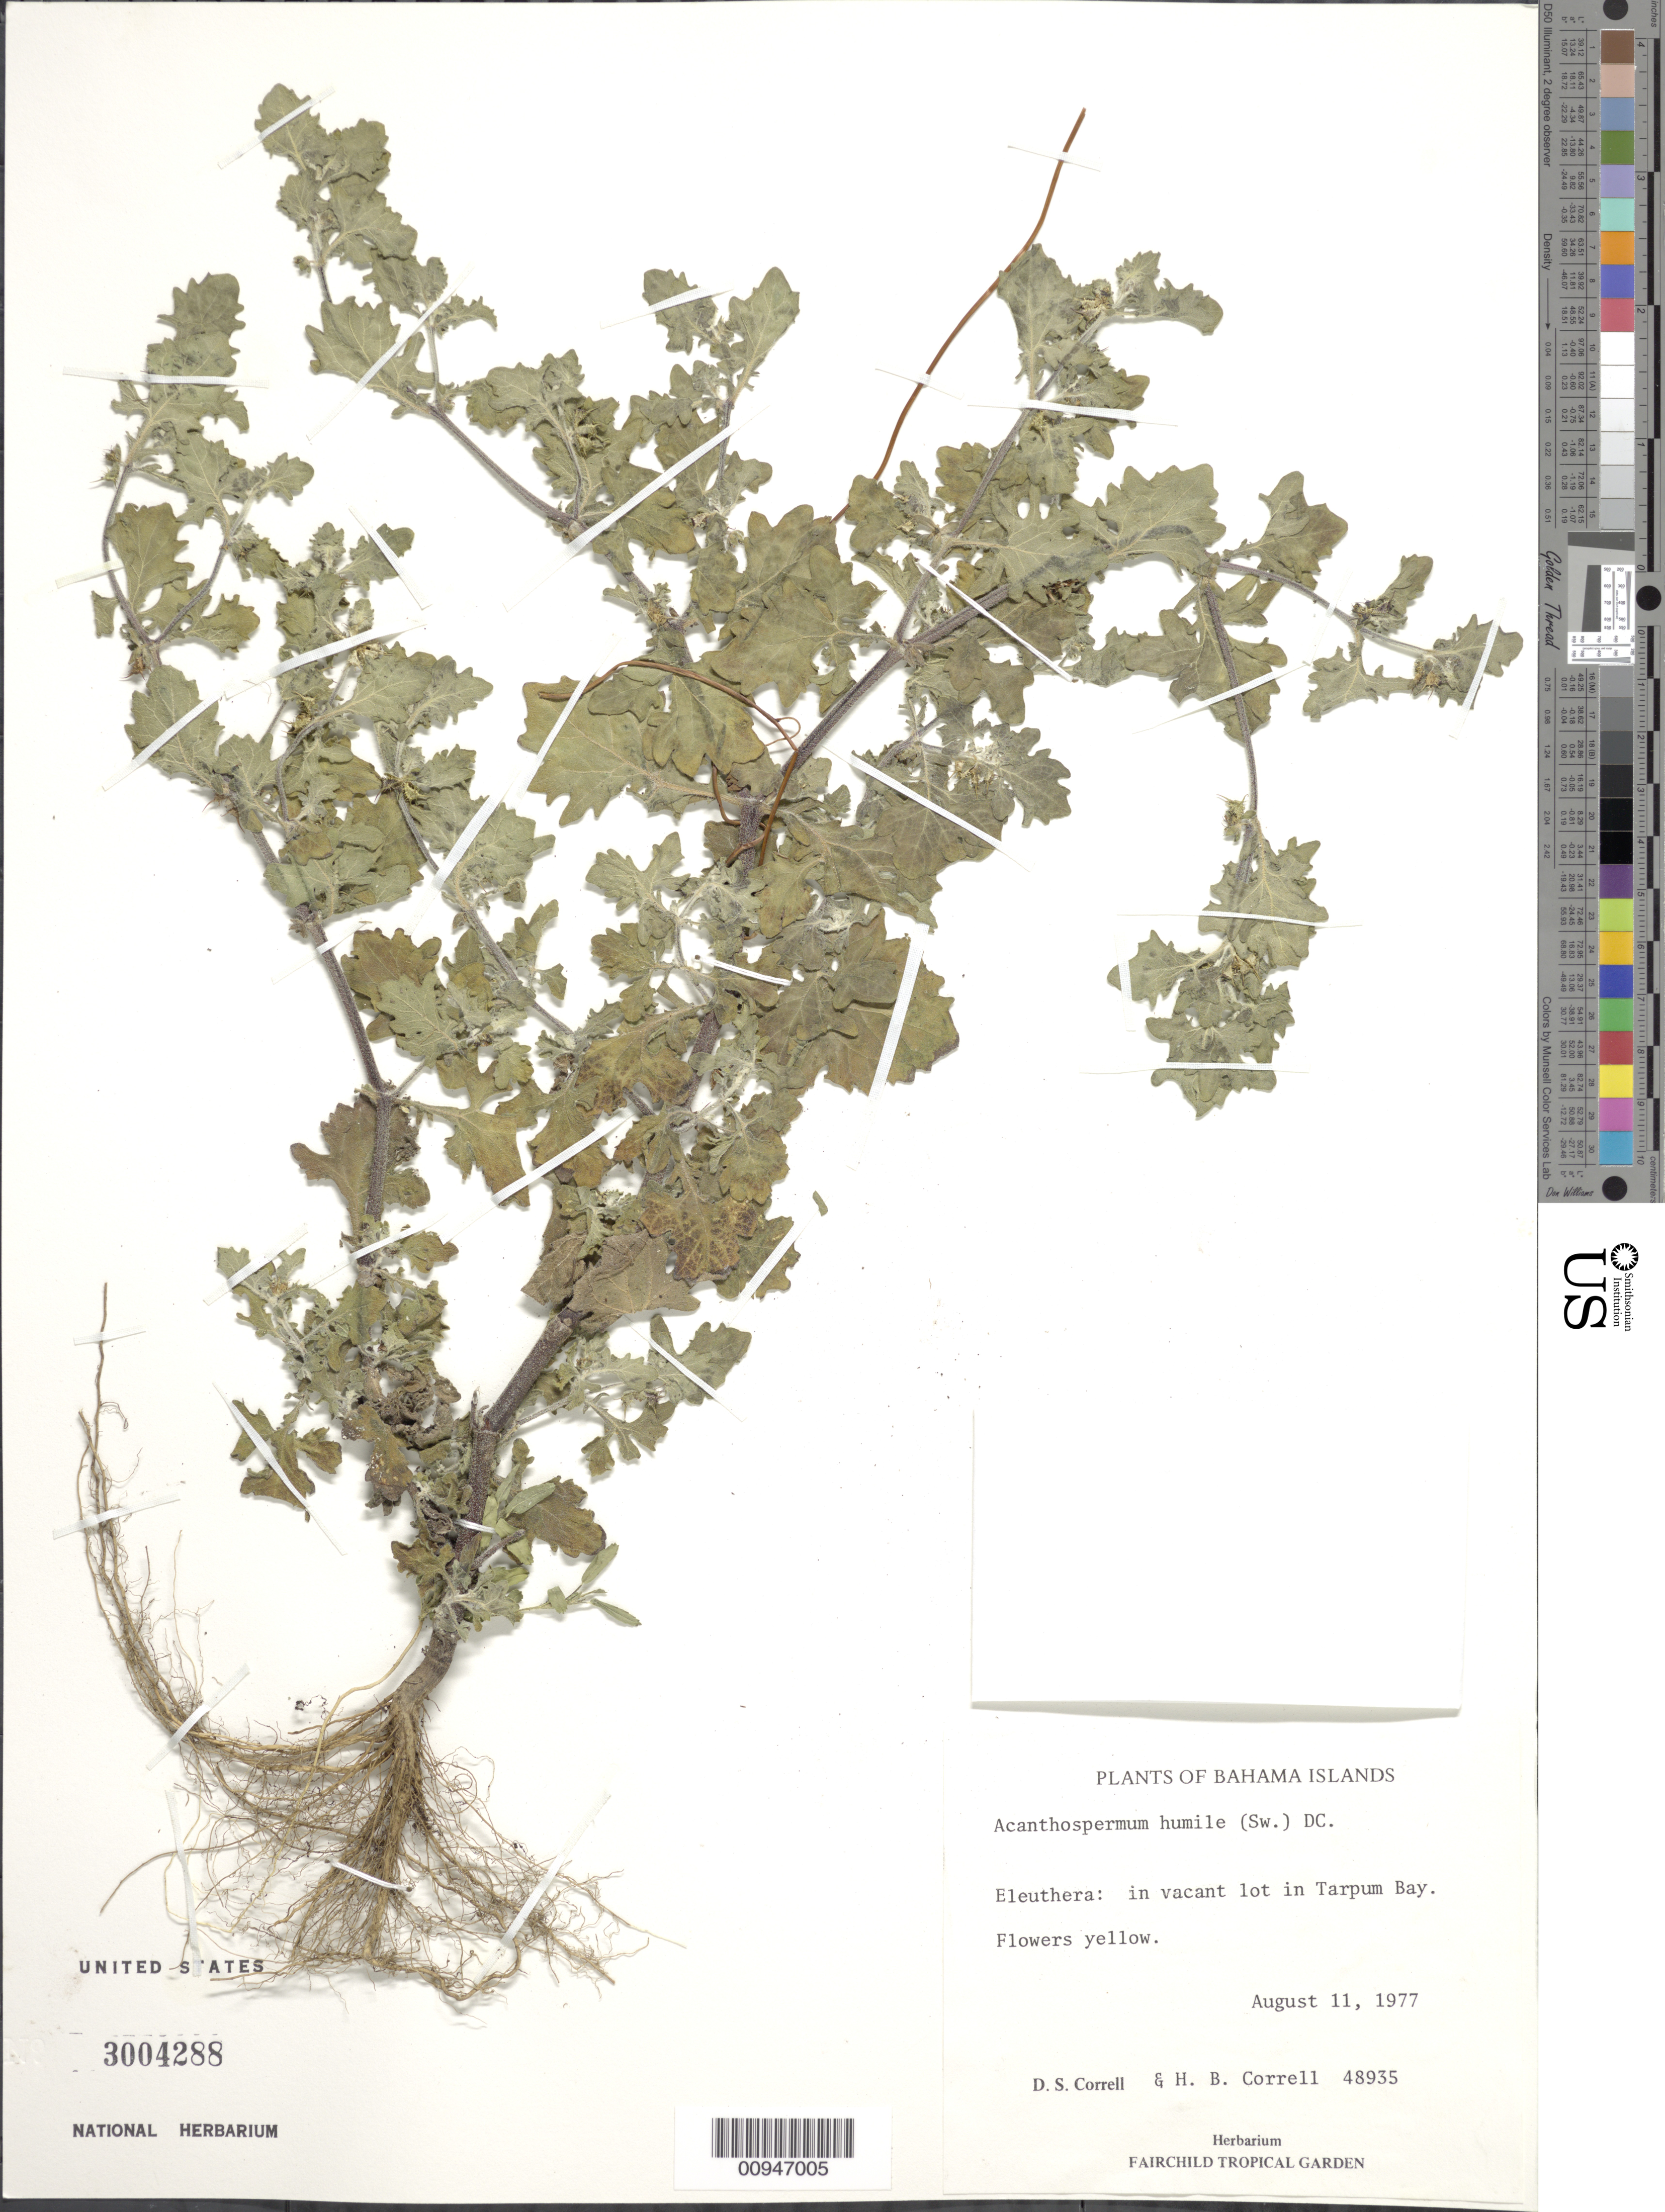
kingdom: Plantae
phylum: Tracheophyta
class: Magnoliopsida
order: Asterales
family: Asteraceae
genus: Acanthospermum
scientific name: Acanthospermum humile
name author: (Sw.) DC.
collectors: D. S. Correll & H. Correll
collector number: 48935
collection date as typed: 11 Aug 1977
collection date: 1977-08-11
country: Bahamas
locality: Tarpum Bay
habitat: Vacant lot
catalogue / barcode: US 3004288